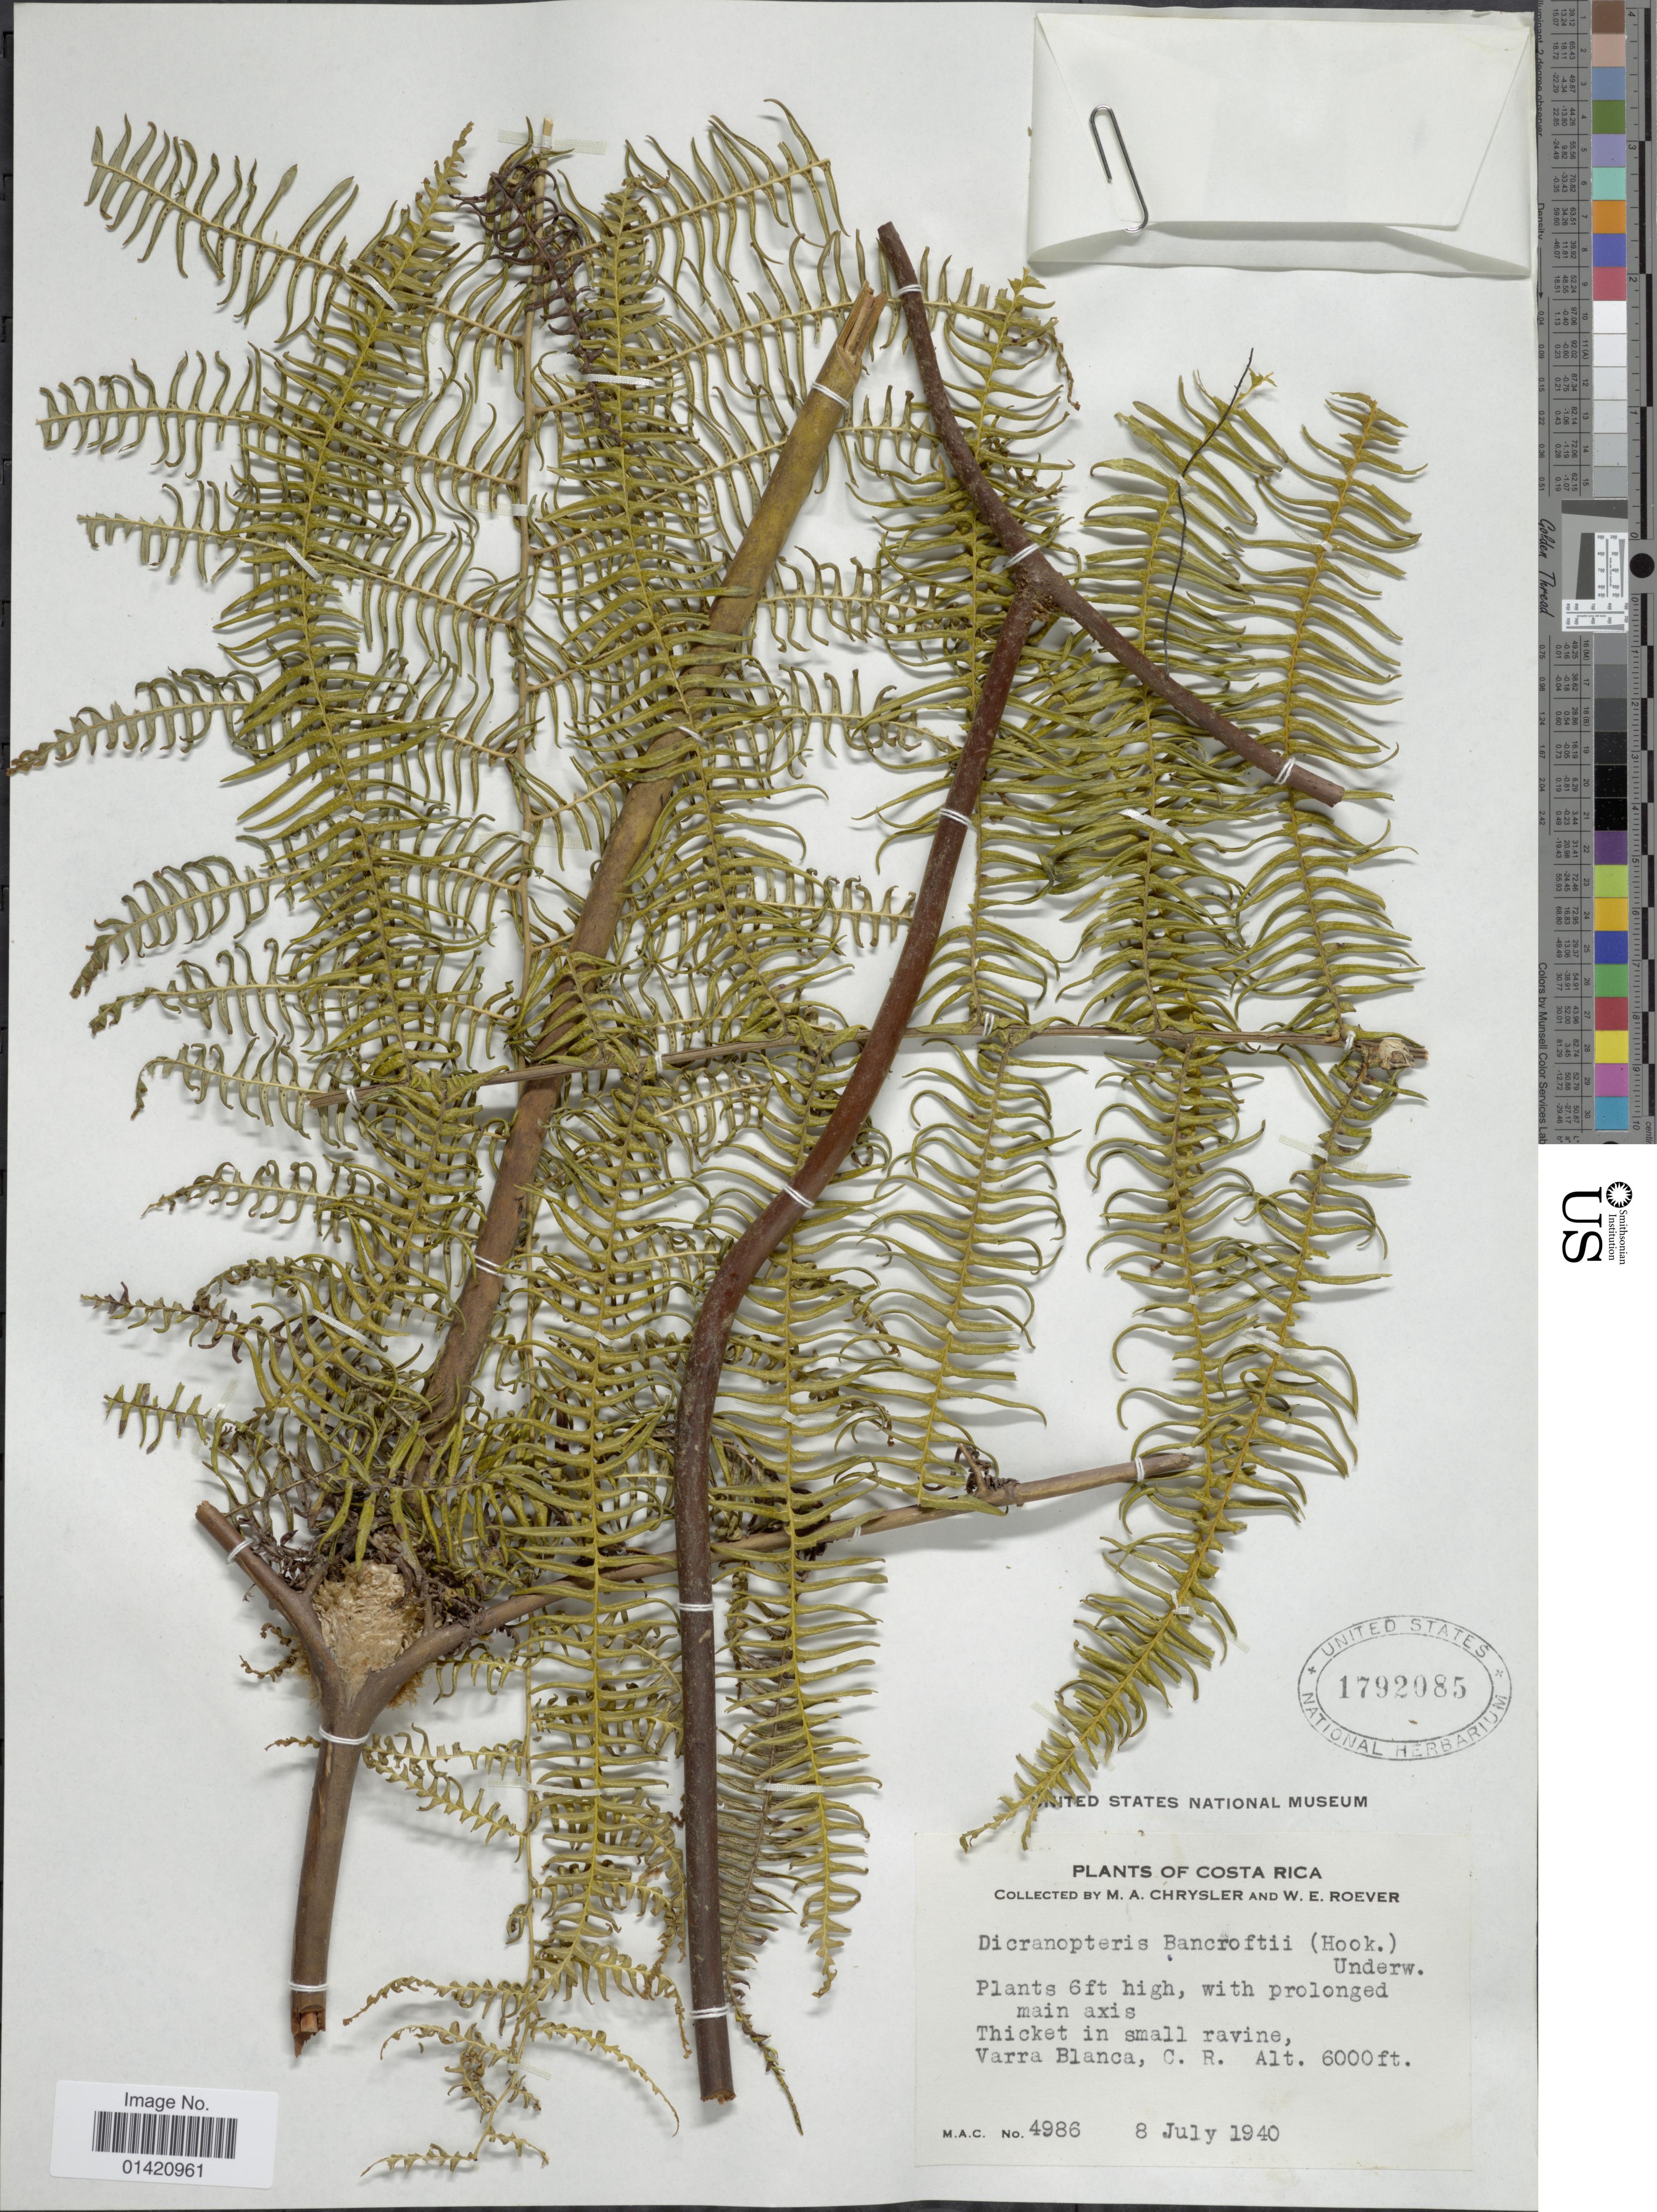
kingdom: Plantae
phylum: Tracheophyta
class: Polypodiopsida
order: Gleicheniales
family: Gleicheniaceae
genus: Diplopterygium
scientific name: Diplopterygium bancroftii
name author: (Hook.) A.R. Sm.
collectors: M. A. Chrysler & W. Roever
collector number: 4986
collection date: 1940-07-08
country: Costa Rica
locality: Varra Blanca, C. R.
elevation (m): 1829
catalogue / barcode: US 1792085